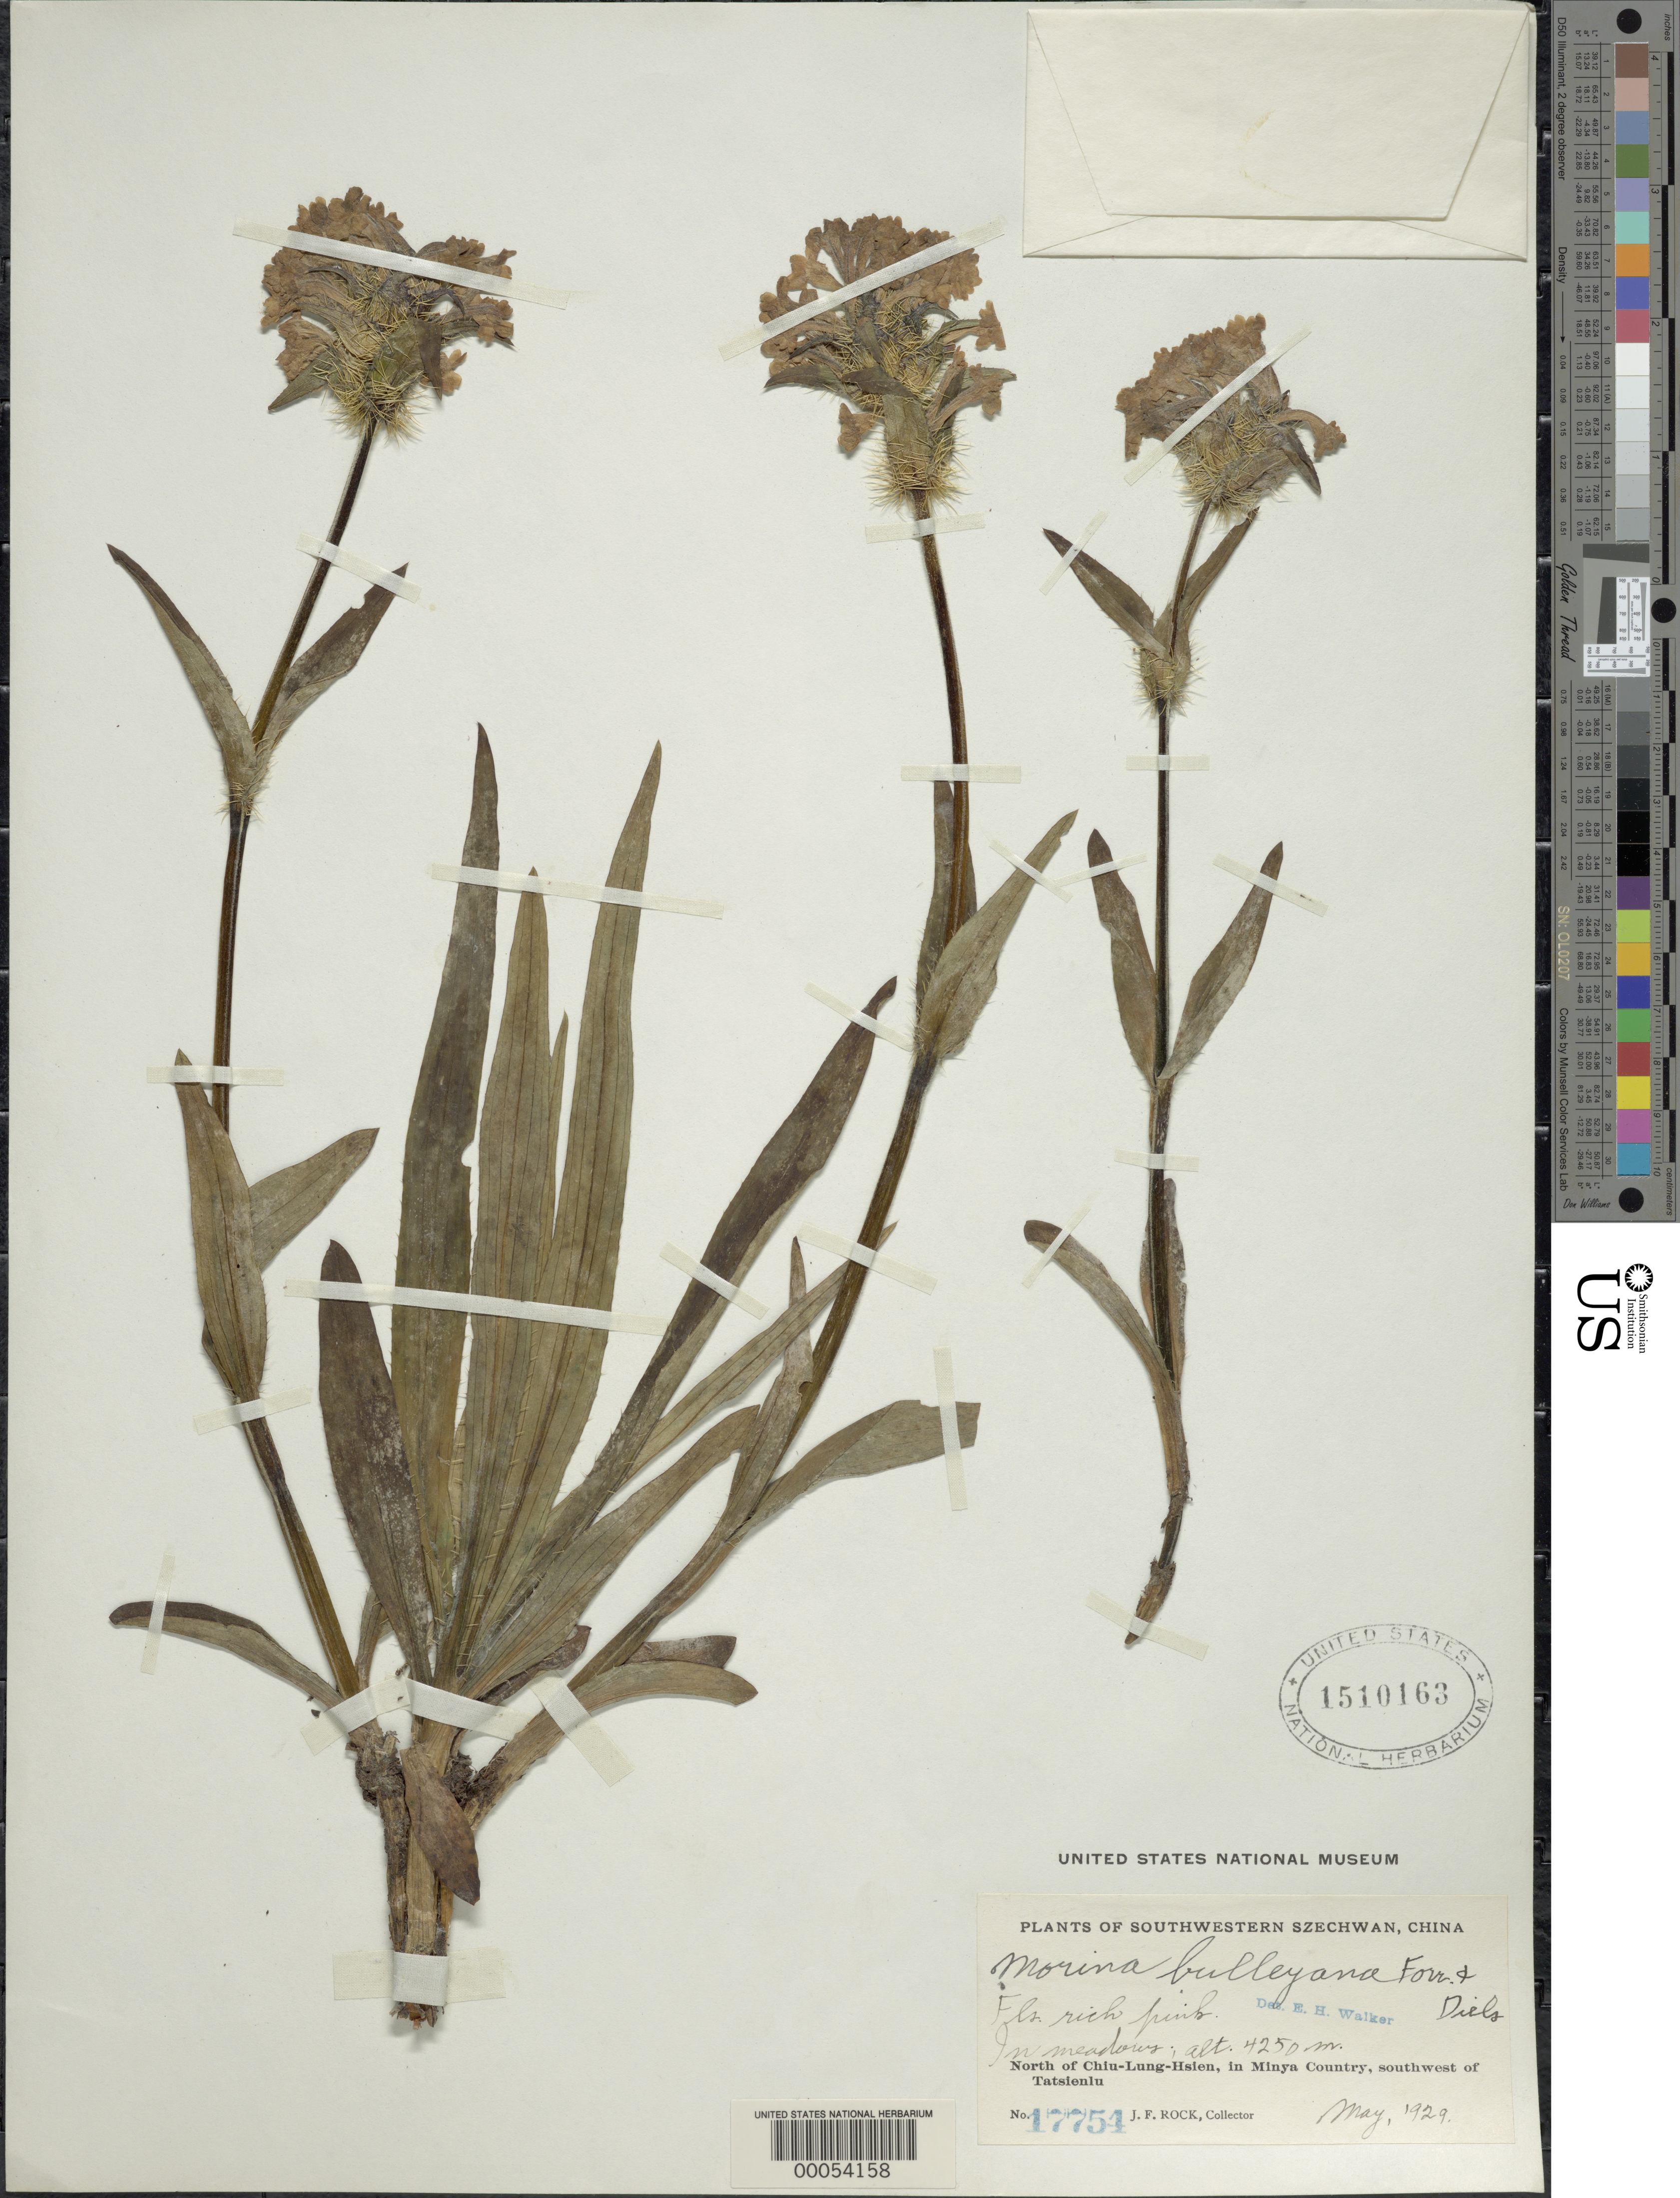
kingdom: Plantae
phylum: Tracheophyta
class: Magnoliopsida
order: Dipsacales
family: Caprifoliaceae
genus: Acanthocalyx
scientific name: Acanthocalyx sp.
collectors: J. F. Rock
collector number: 17754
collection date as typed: May 1929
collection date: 1929-05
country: China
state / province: Sichuan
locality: N of chiu-lung-hsien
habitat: In meadows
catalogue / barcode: US 1510163